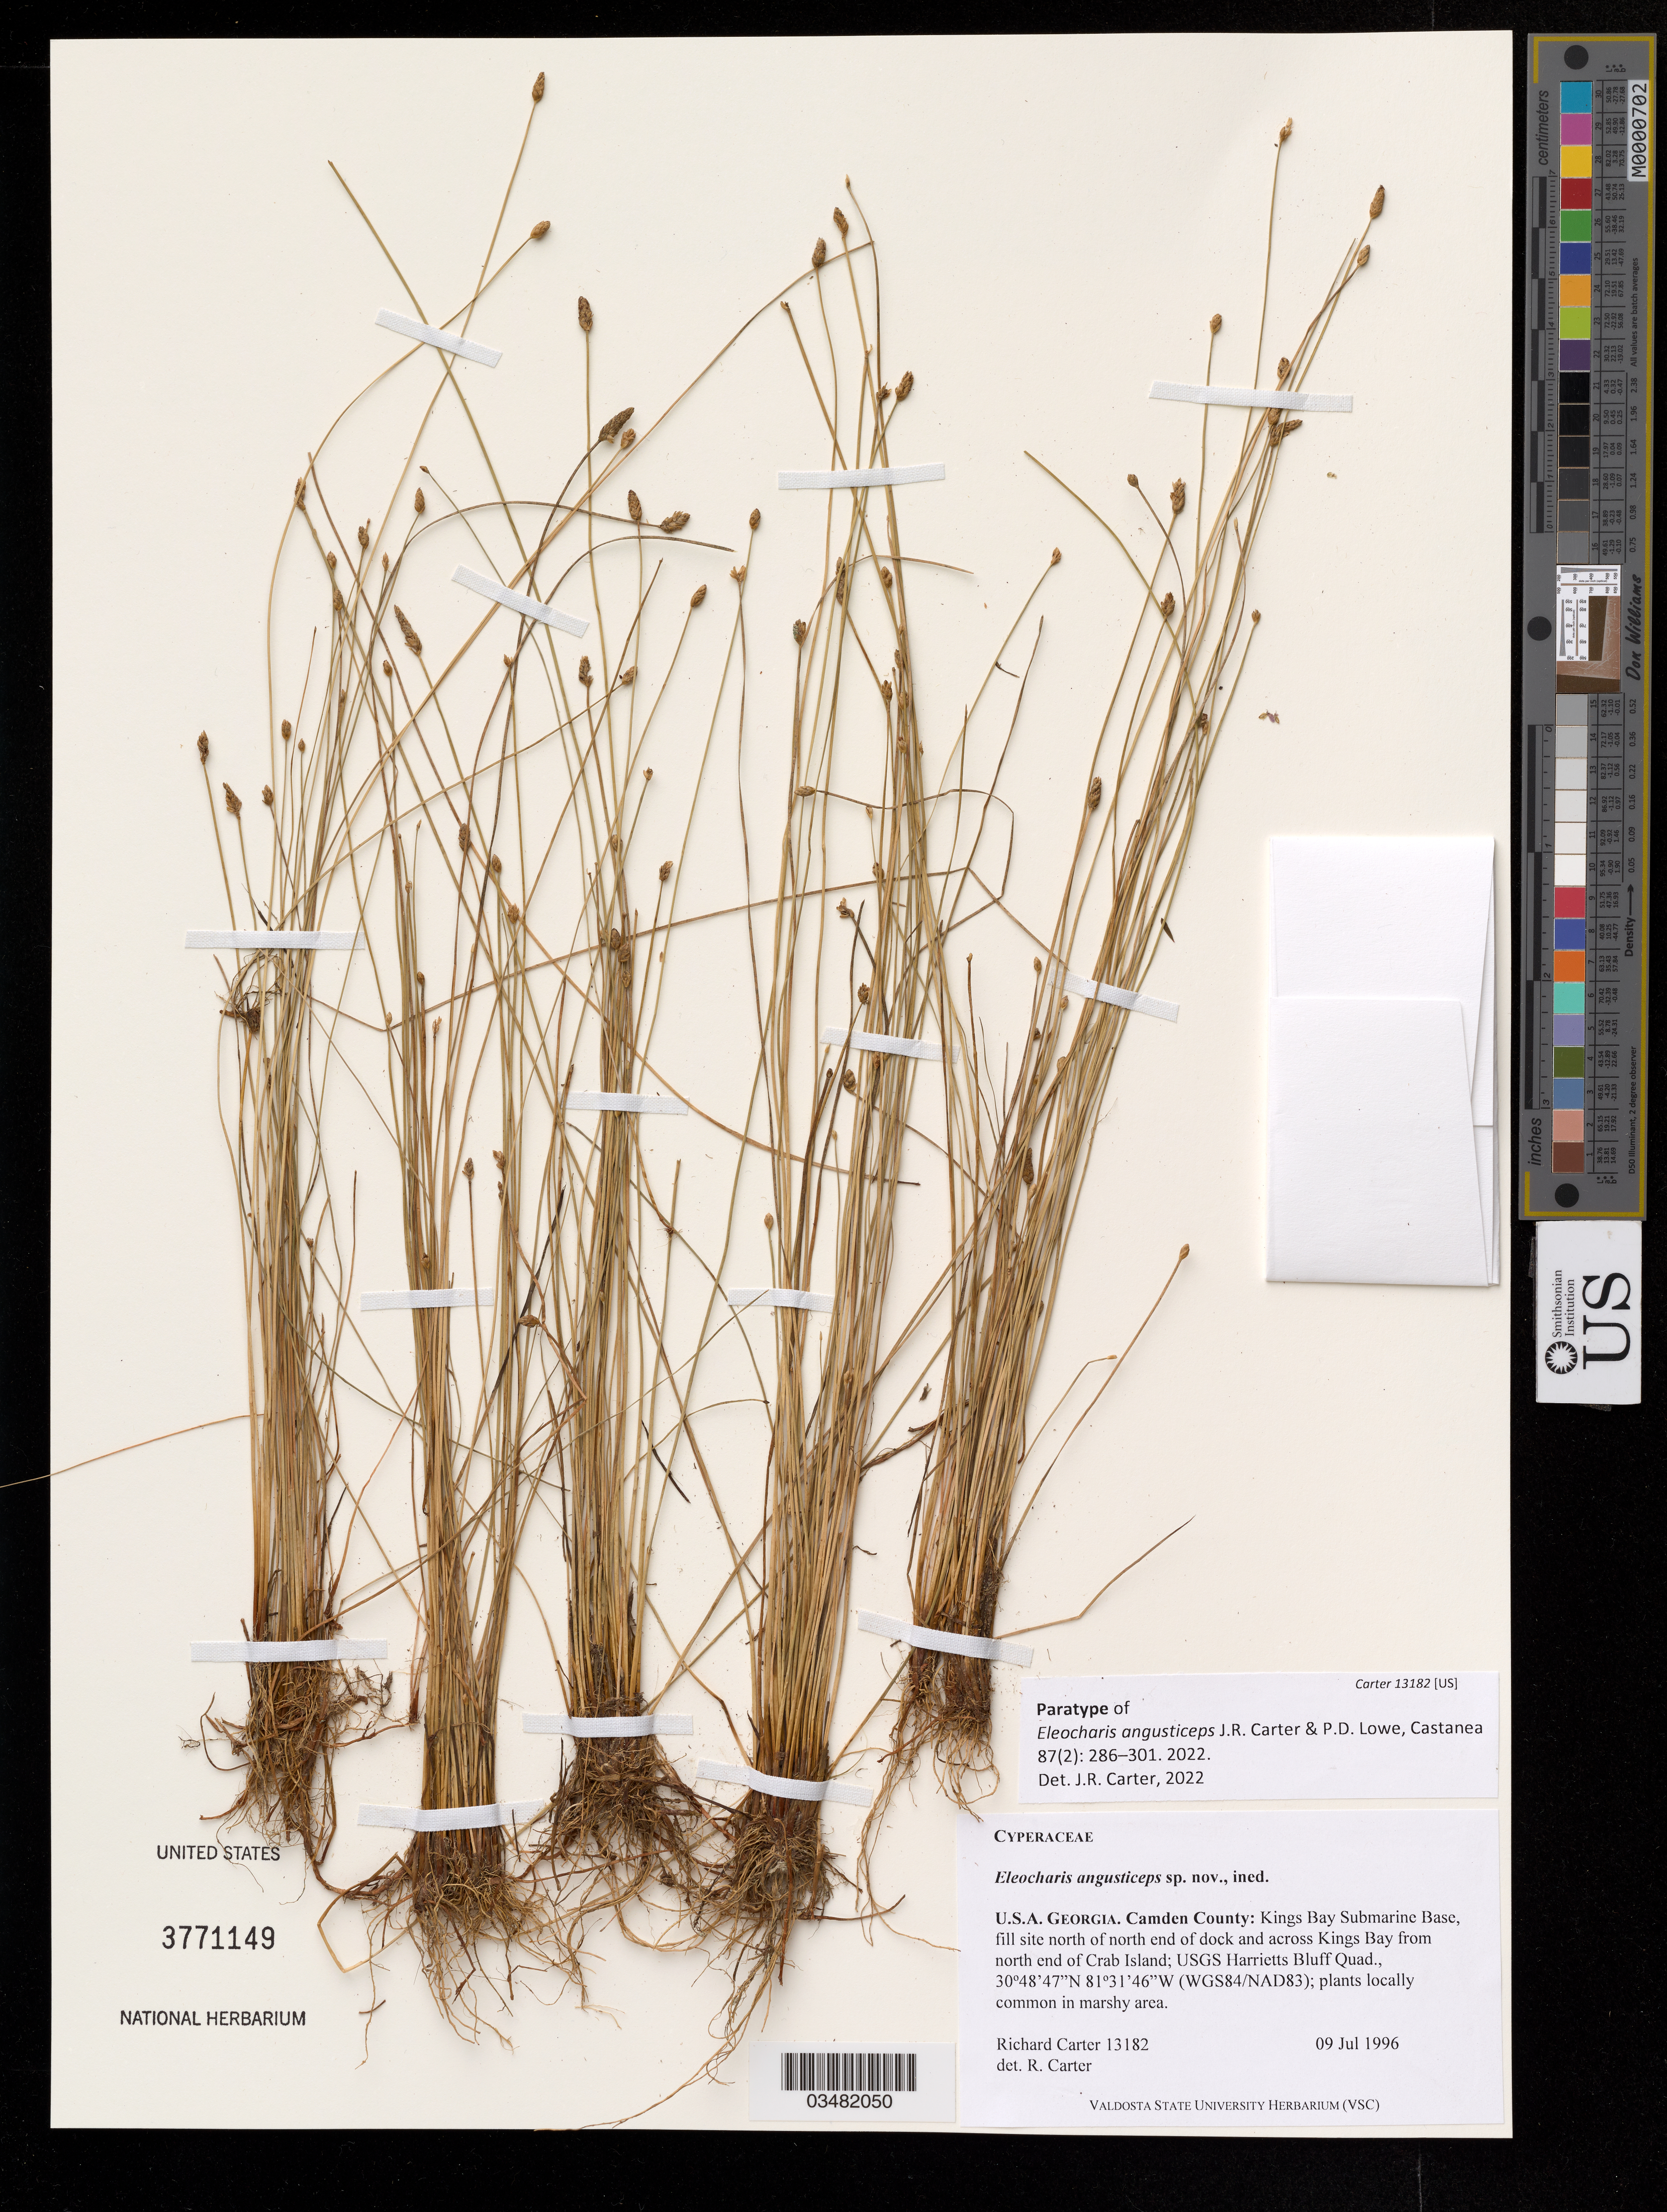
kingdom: Plantae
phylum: Tracheophyta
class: Liliopsida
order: Poales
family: Cyperaceae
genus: Eleocharis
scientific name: Eleocharis angusticeps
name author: J.R. Carter & P.D. Lowe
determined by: Carter, J. R., Curator (VSC), Valdosta State College (UNITED STATES)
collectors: R. Carter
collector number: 13182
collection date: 1996-07-09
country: United States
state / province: Georgia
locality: Camden County: Kings Bay Submarine Base, fill site north of north end of dock and across Kings Bay from north end of Crab Island. USGS Harrietts Bluff Quad.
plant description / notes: Paratype.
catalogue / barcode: US 3771149